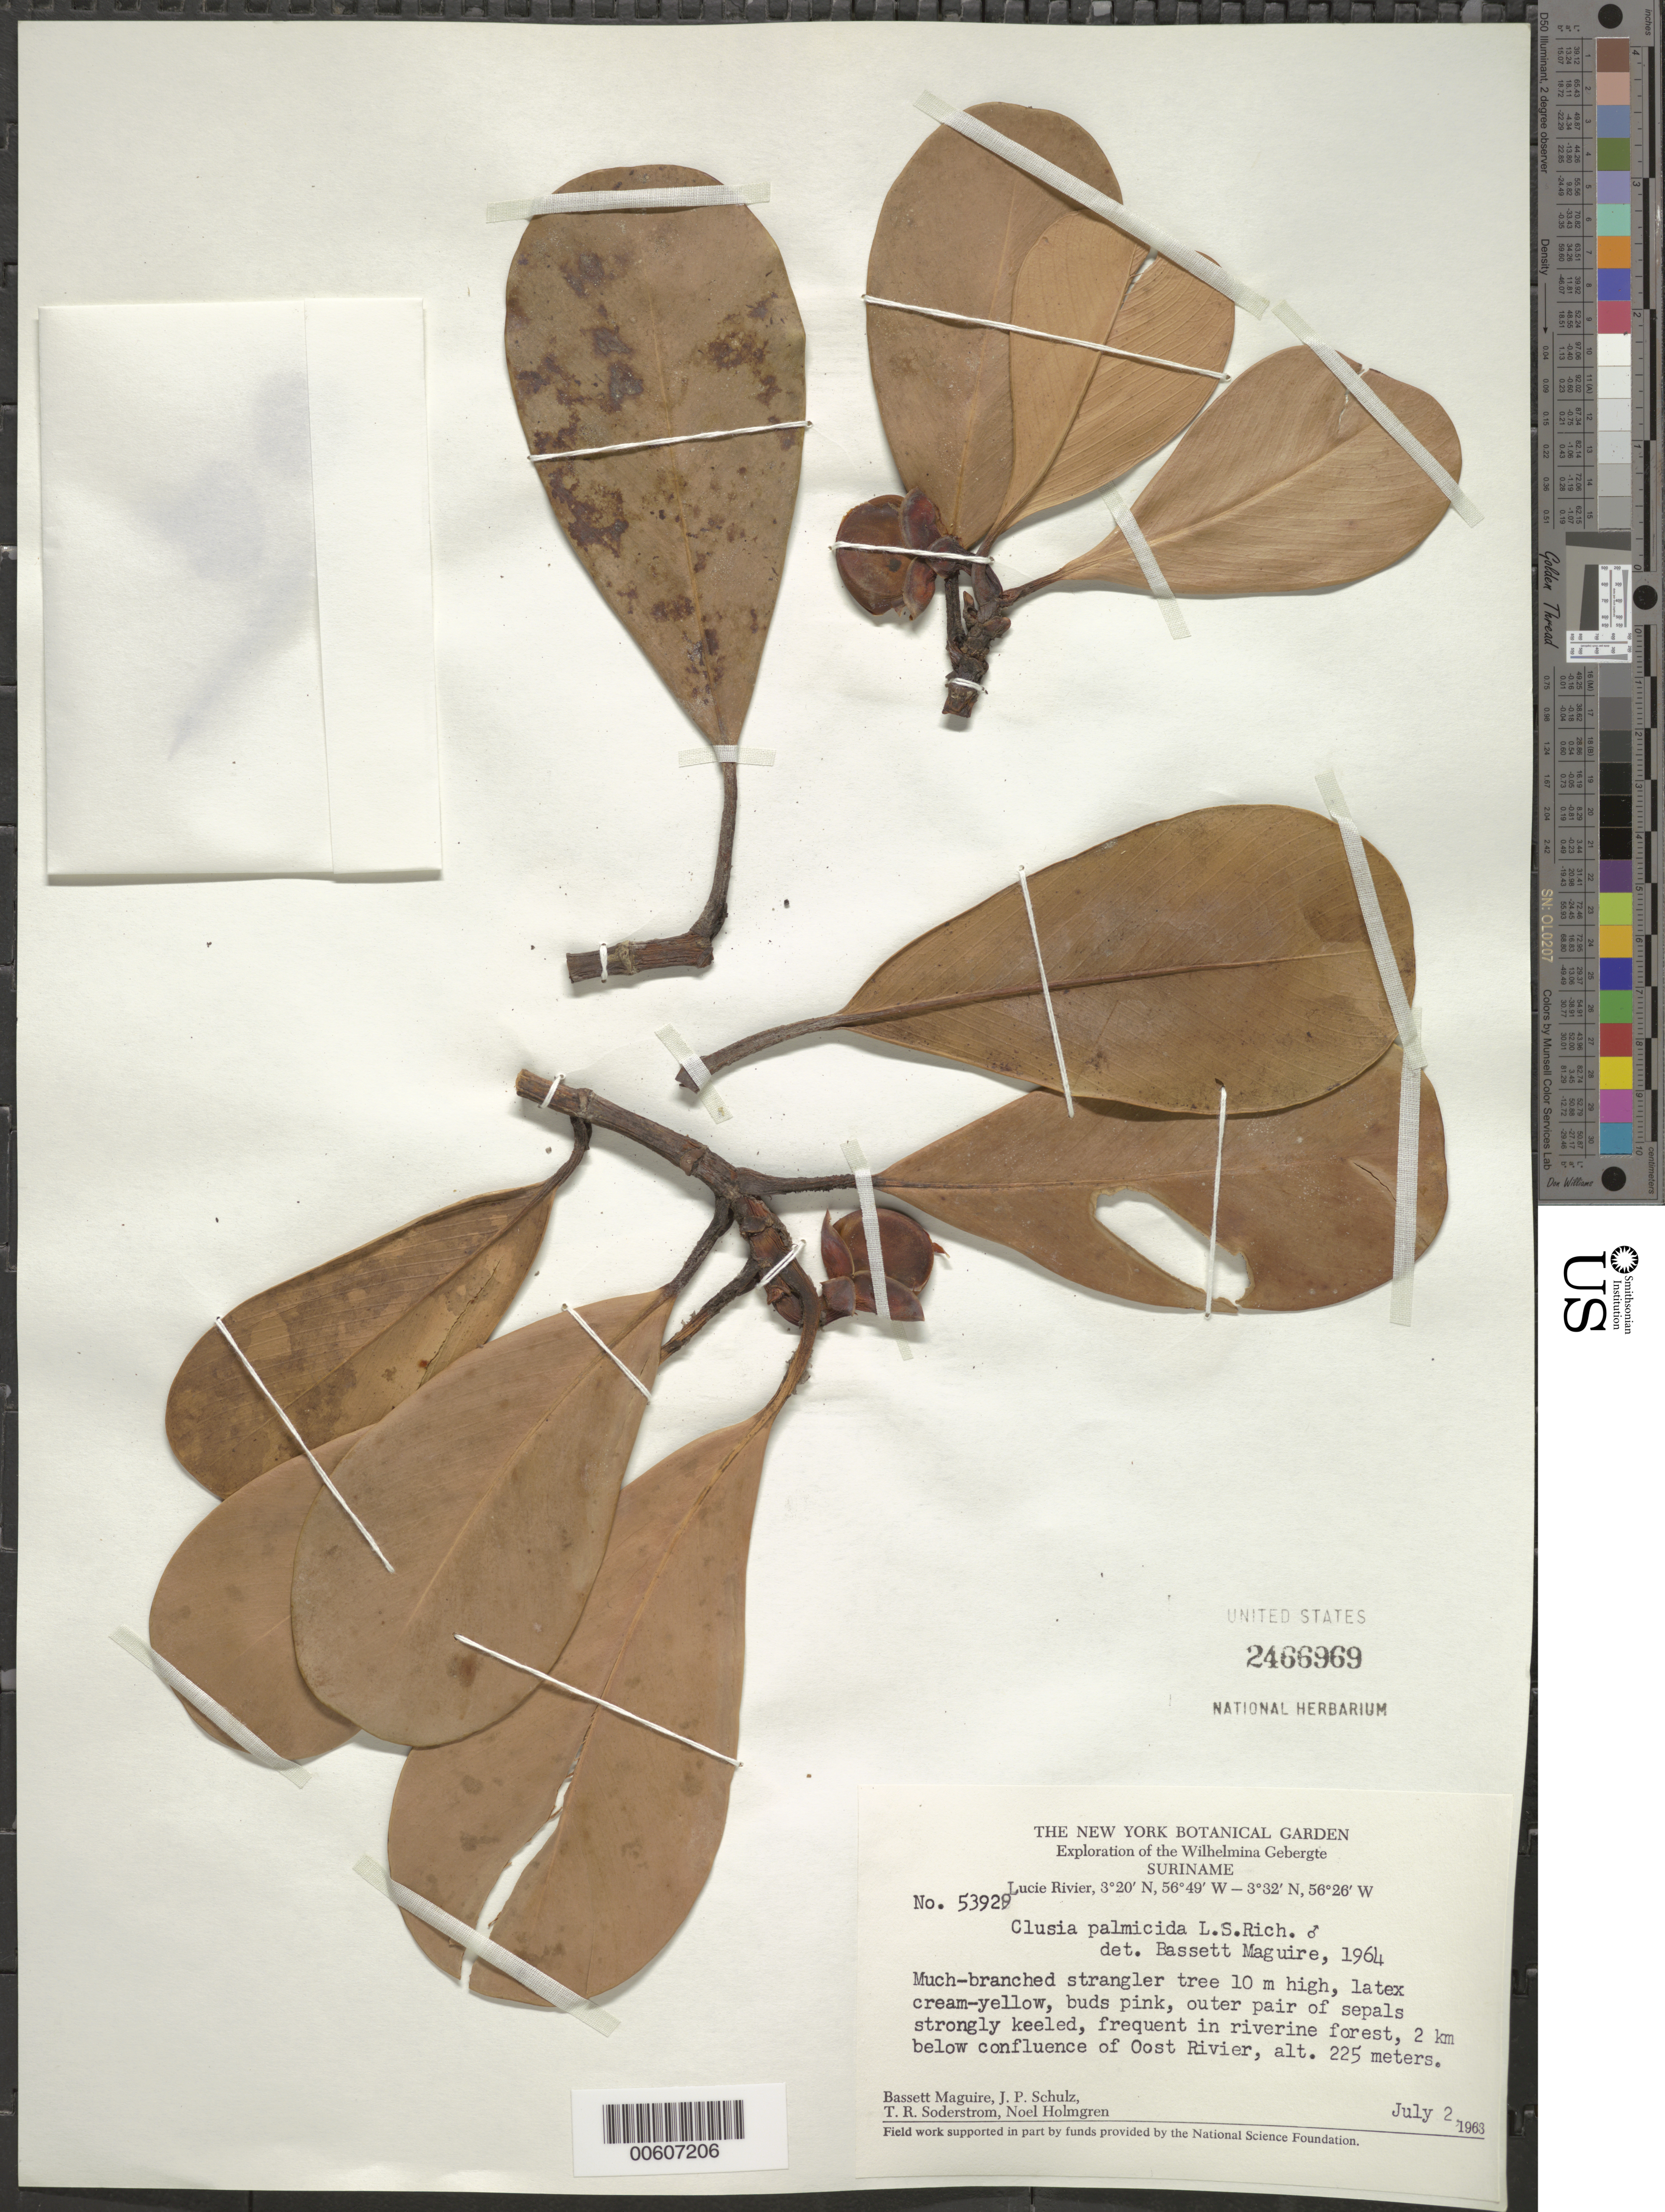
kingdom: Plantae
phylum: Tracheophyta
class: Magnoliopsida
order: Malpighiales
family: Clusiaceae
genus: Clusia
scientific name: Clusia palmicida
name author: Rich.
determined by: Maguire, Bassett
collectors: B. Maguire, J. P. Schulz, T. R. Soderstrom & N. H. Holmgren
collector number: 53929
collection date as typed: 2-Jul-63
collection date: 1963-07-02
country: Suriname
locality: Lucie R., 2 km below confluence with Oost R., Wilhelmina Gebergte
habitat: Riverine forest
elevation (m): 225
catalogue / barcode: US 2466969